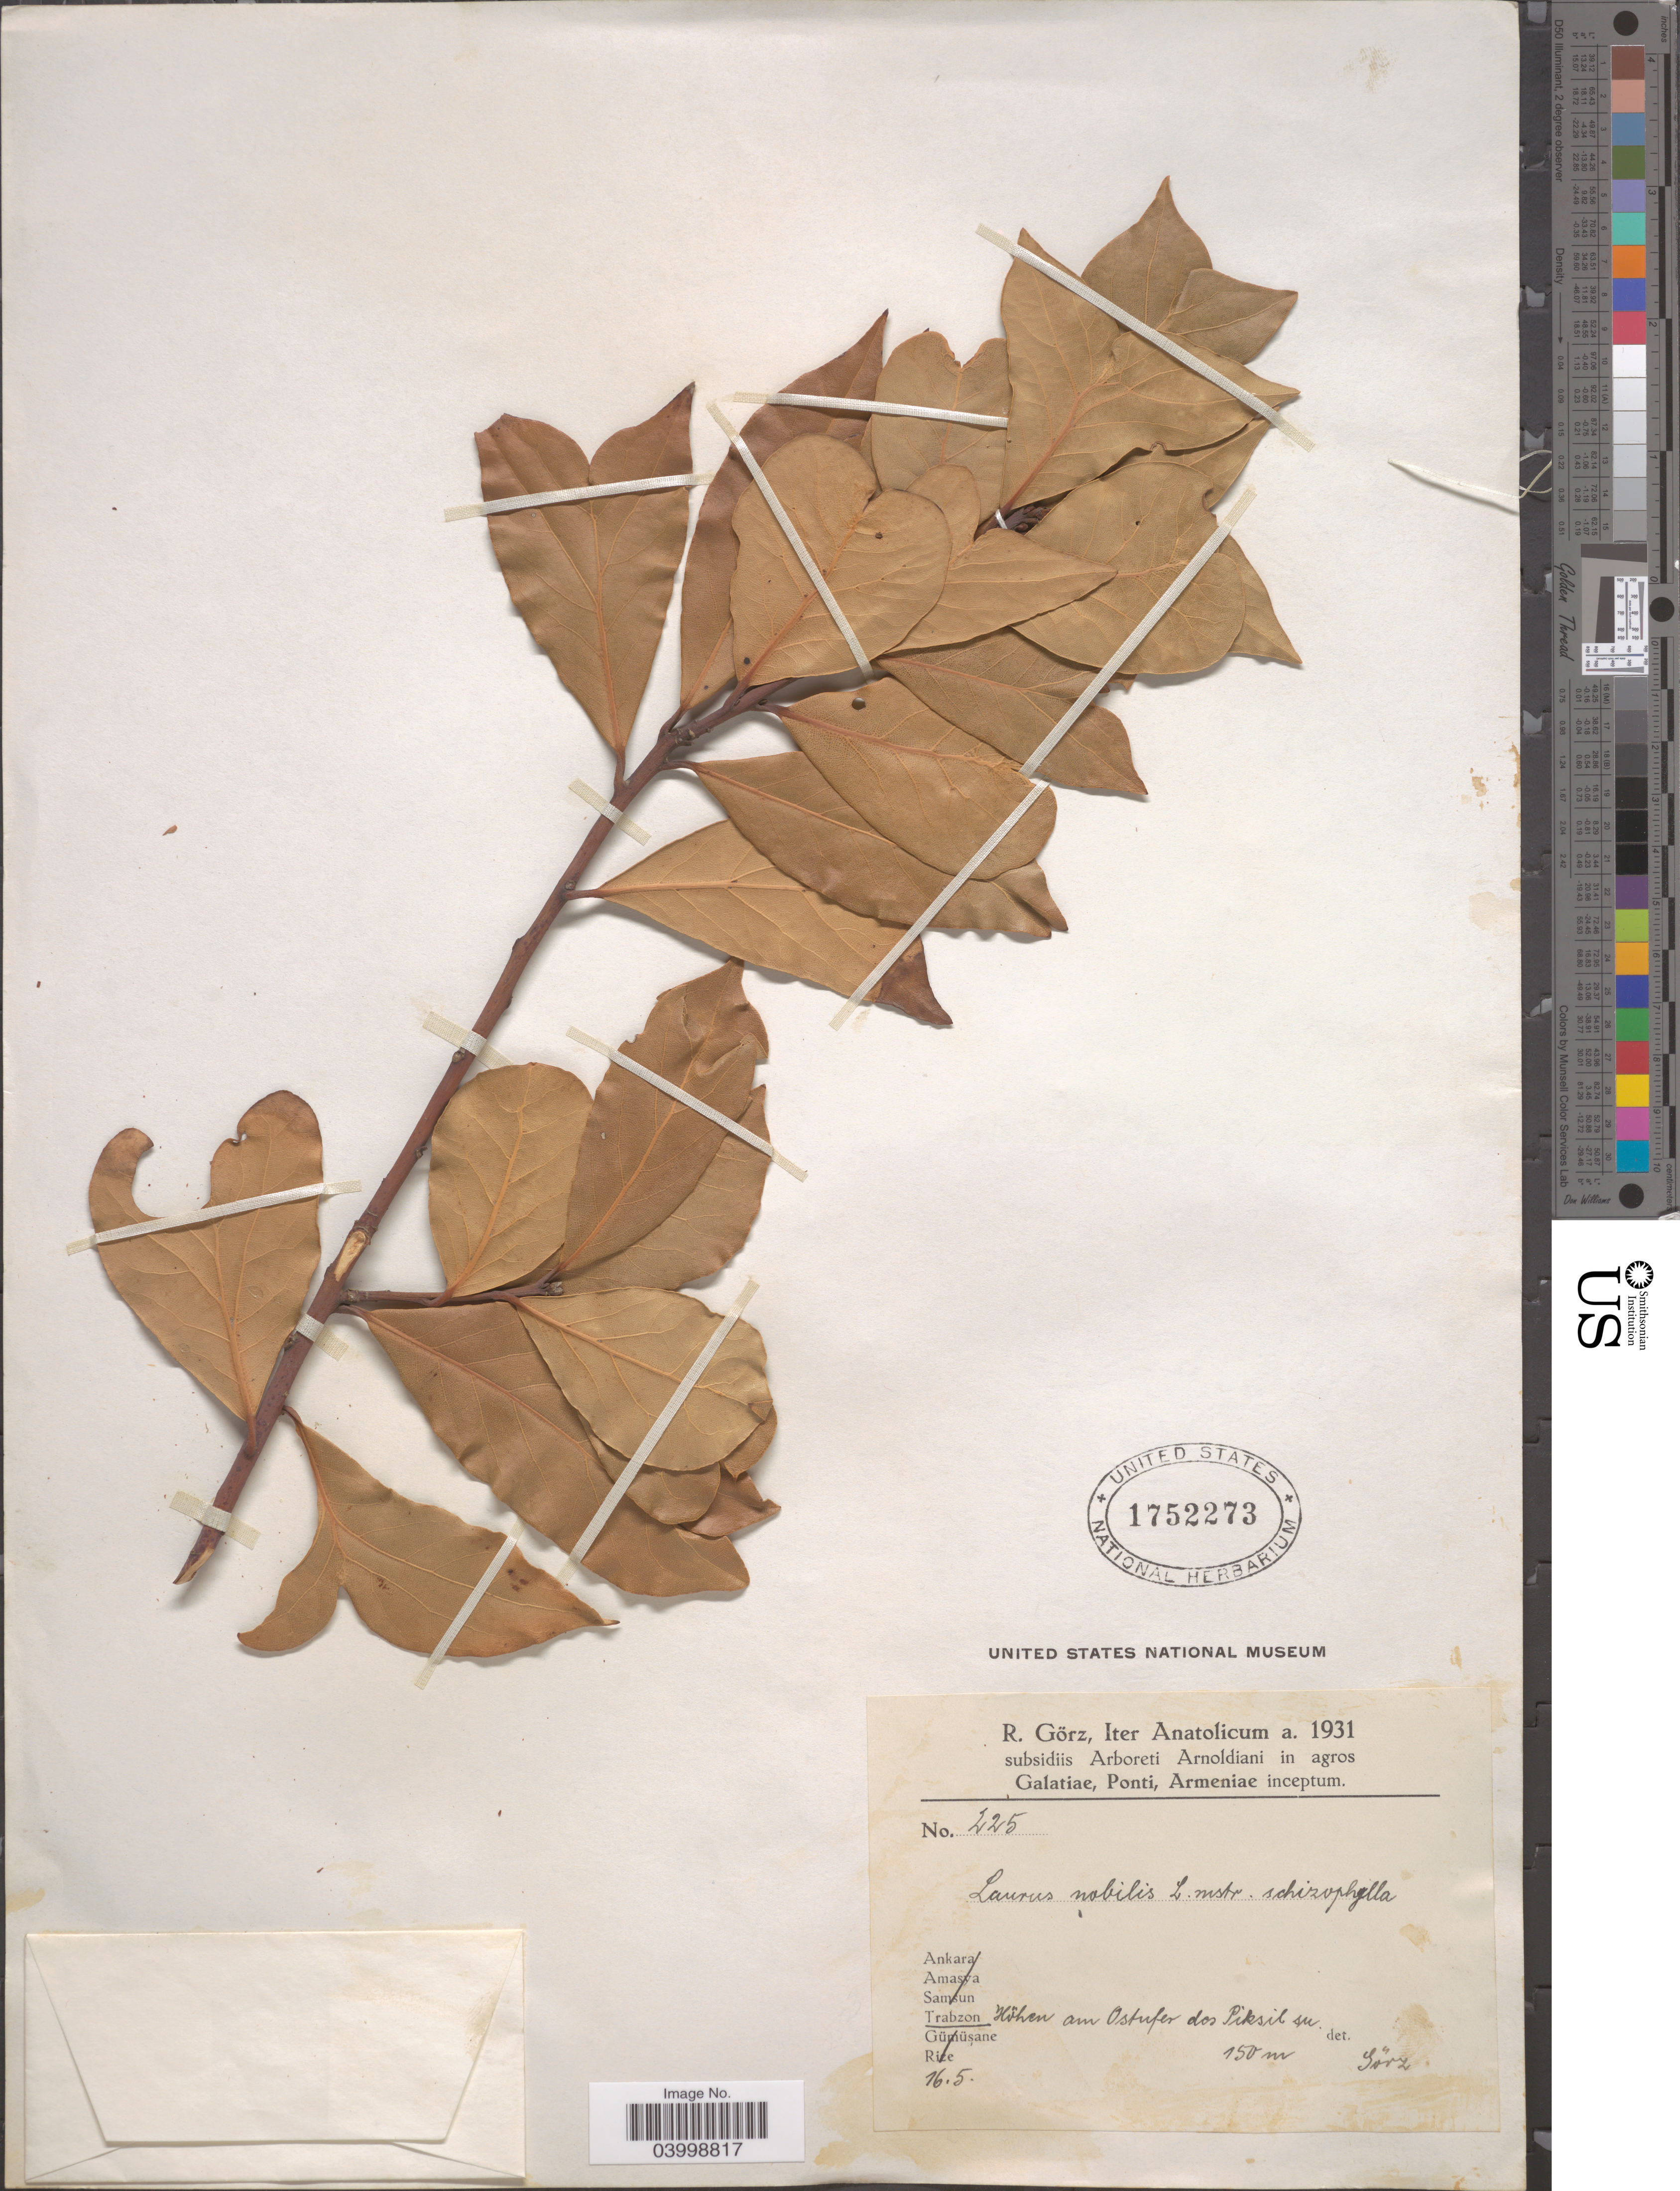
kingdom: Plantae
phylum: Tracheophyta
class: Magnoliopsida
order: Laurales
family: Lauraceae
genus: Laurus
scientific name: Laurus nobilis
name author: L.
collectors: R. Görz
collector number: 225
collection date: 1931-05-16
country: Turkey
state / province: Trabzon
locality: Höhen am Ostufer dos Piksil su.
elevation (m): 150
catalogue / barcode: US 1752273